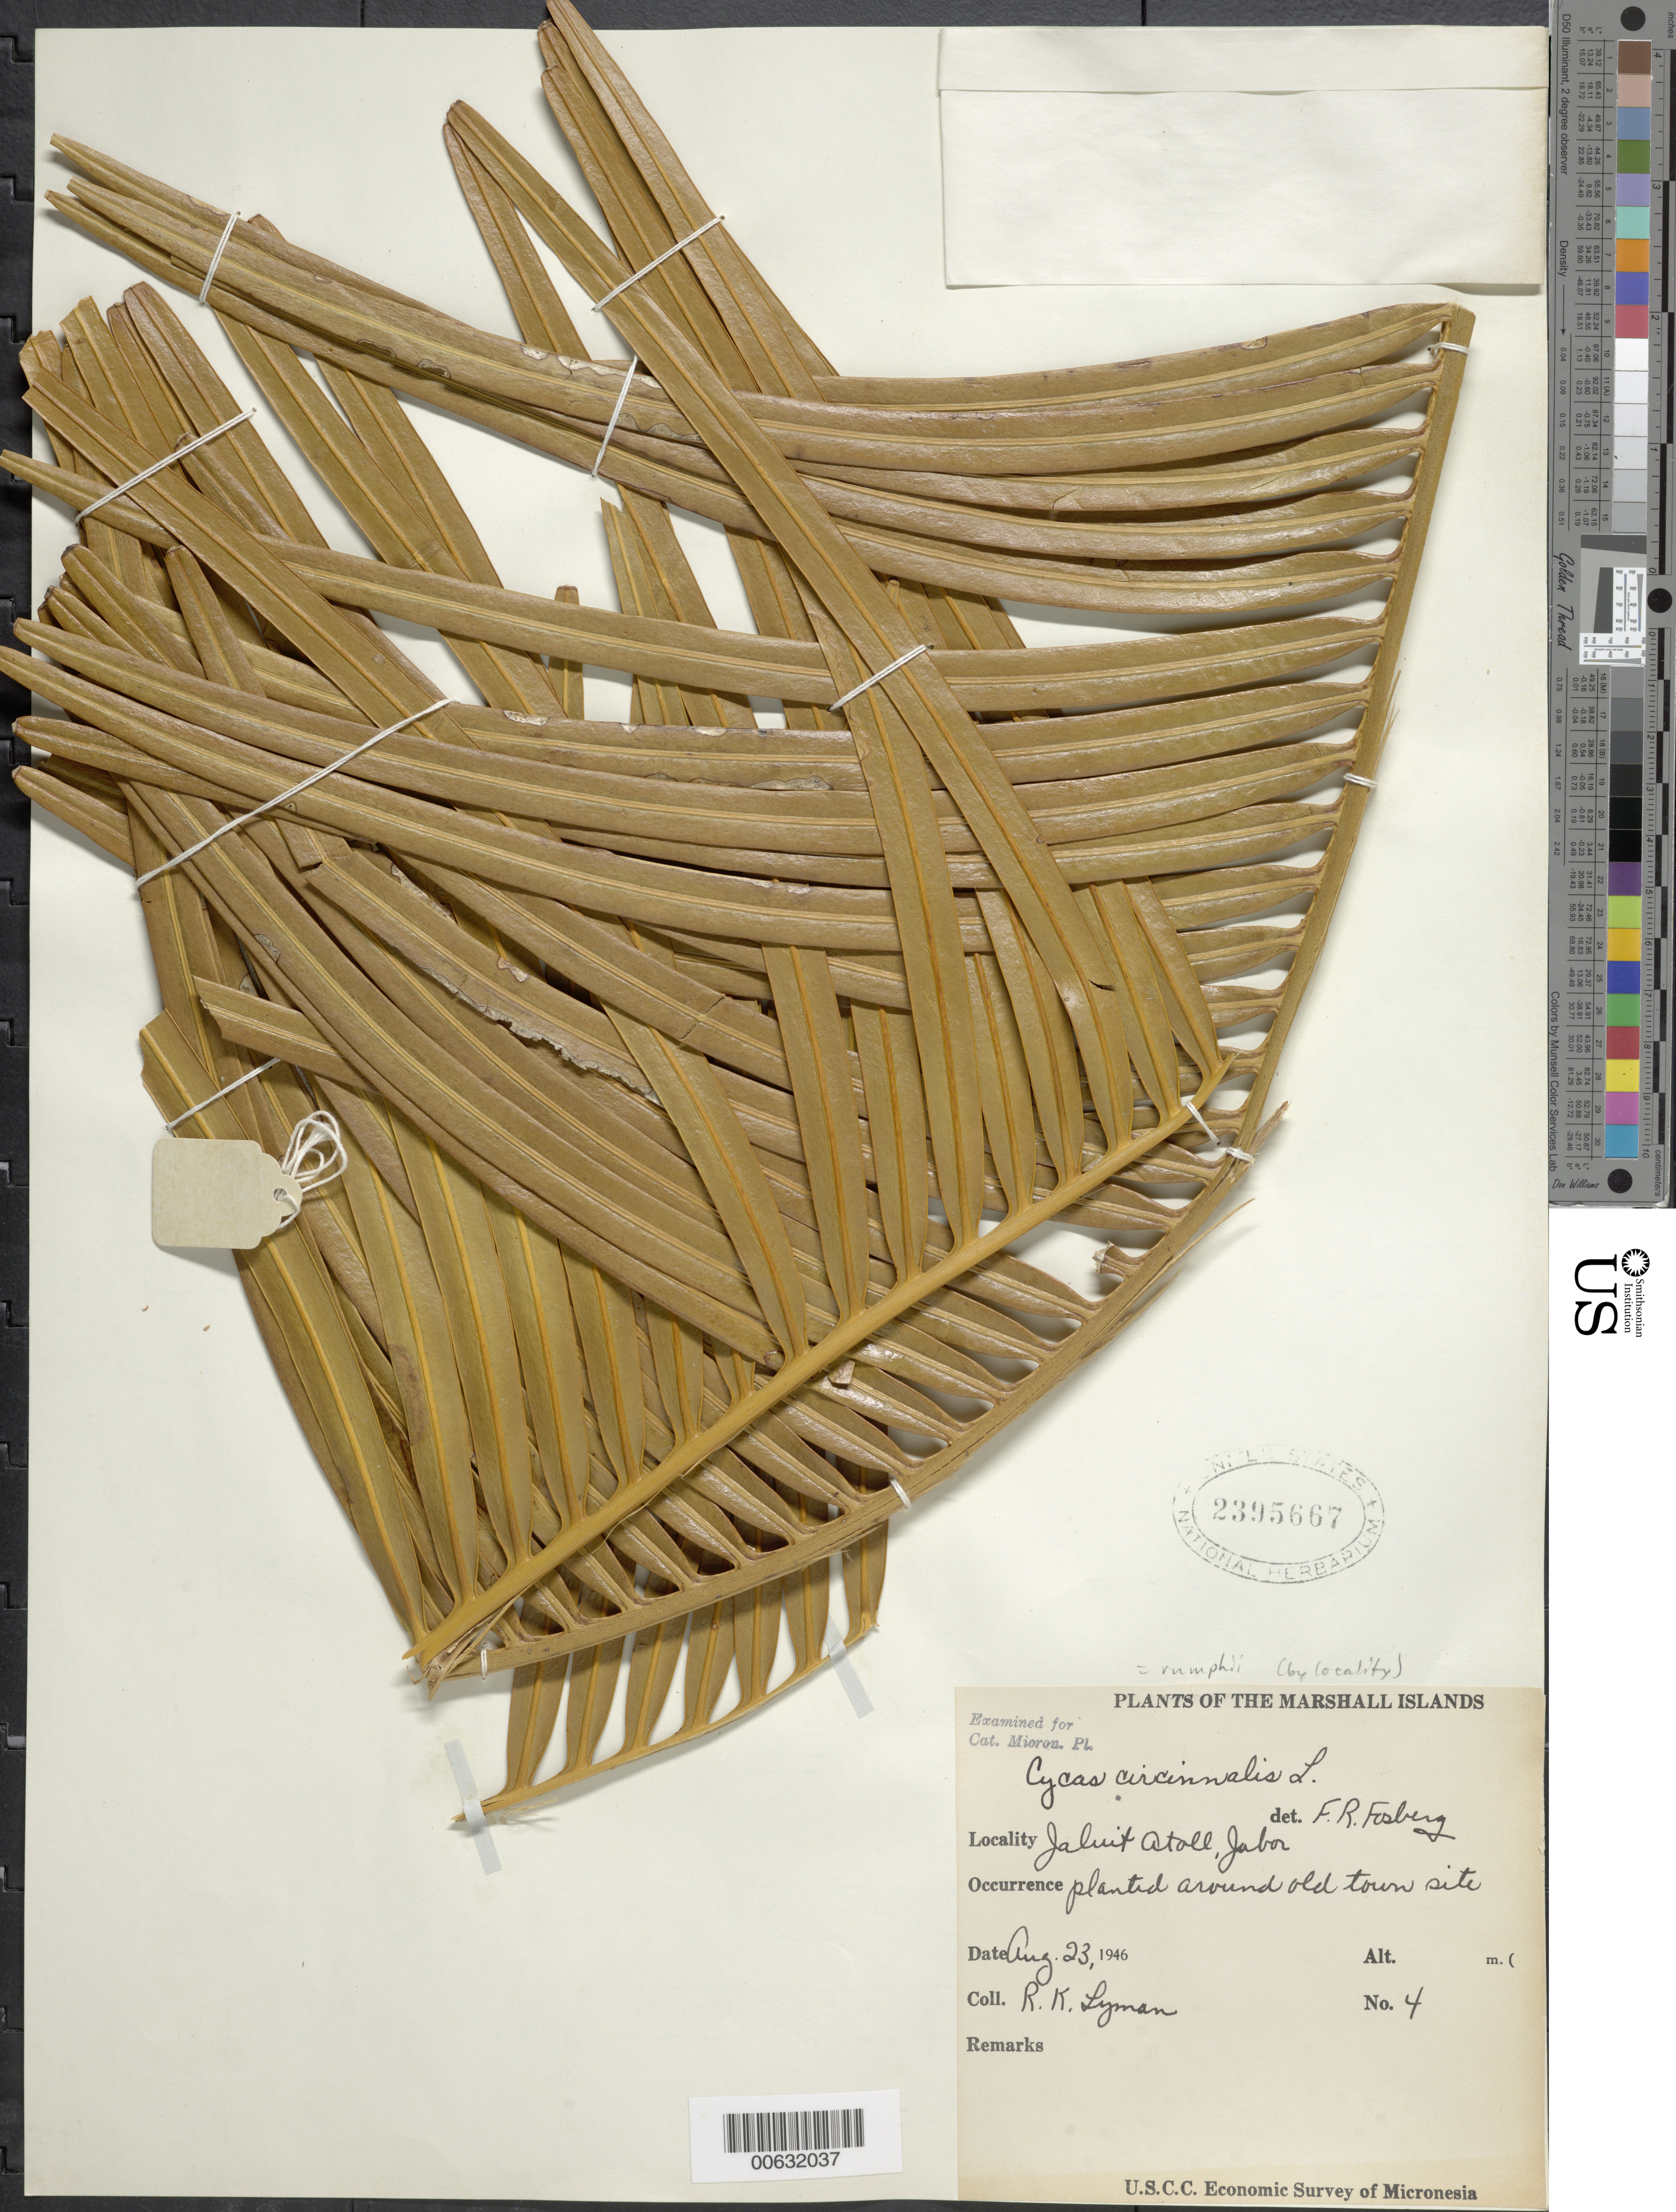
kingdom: Plantae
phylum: Tracheophyta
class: Cycadopsida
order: Cycadales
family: Cycadaceae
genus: Cycas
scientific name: Cycas rumphii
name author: Miq.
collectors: R. Lyman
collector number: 4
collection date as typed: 23 Aug 1946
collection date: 1946-08-23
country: Marshall Islands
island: Jaluit Atoll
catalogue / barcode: US 2395667